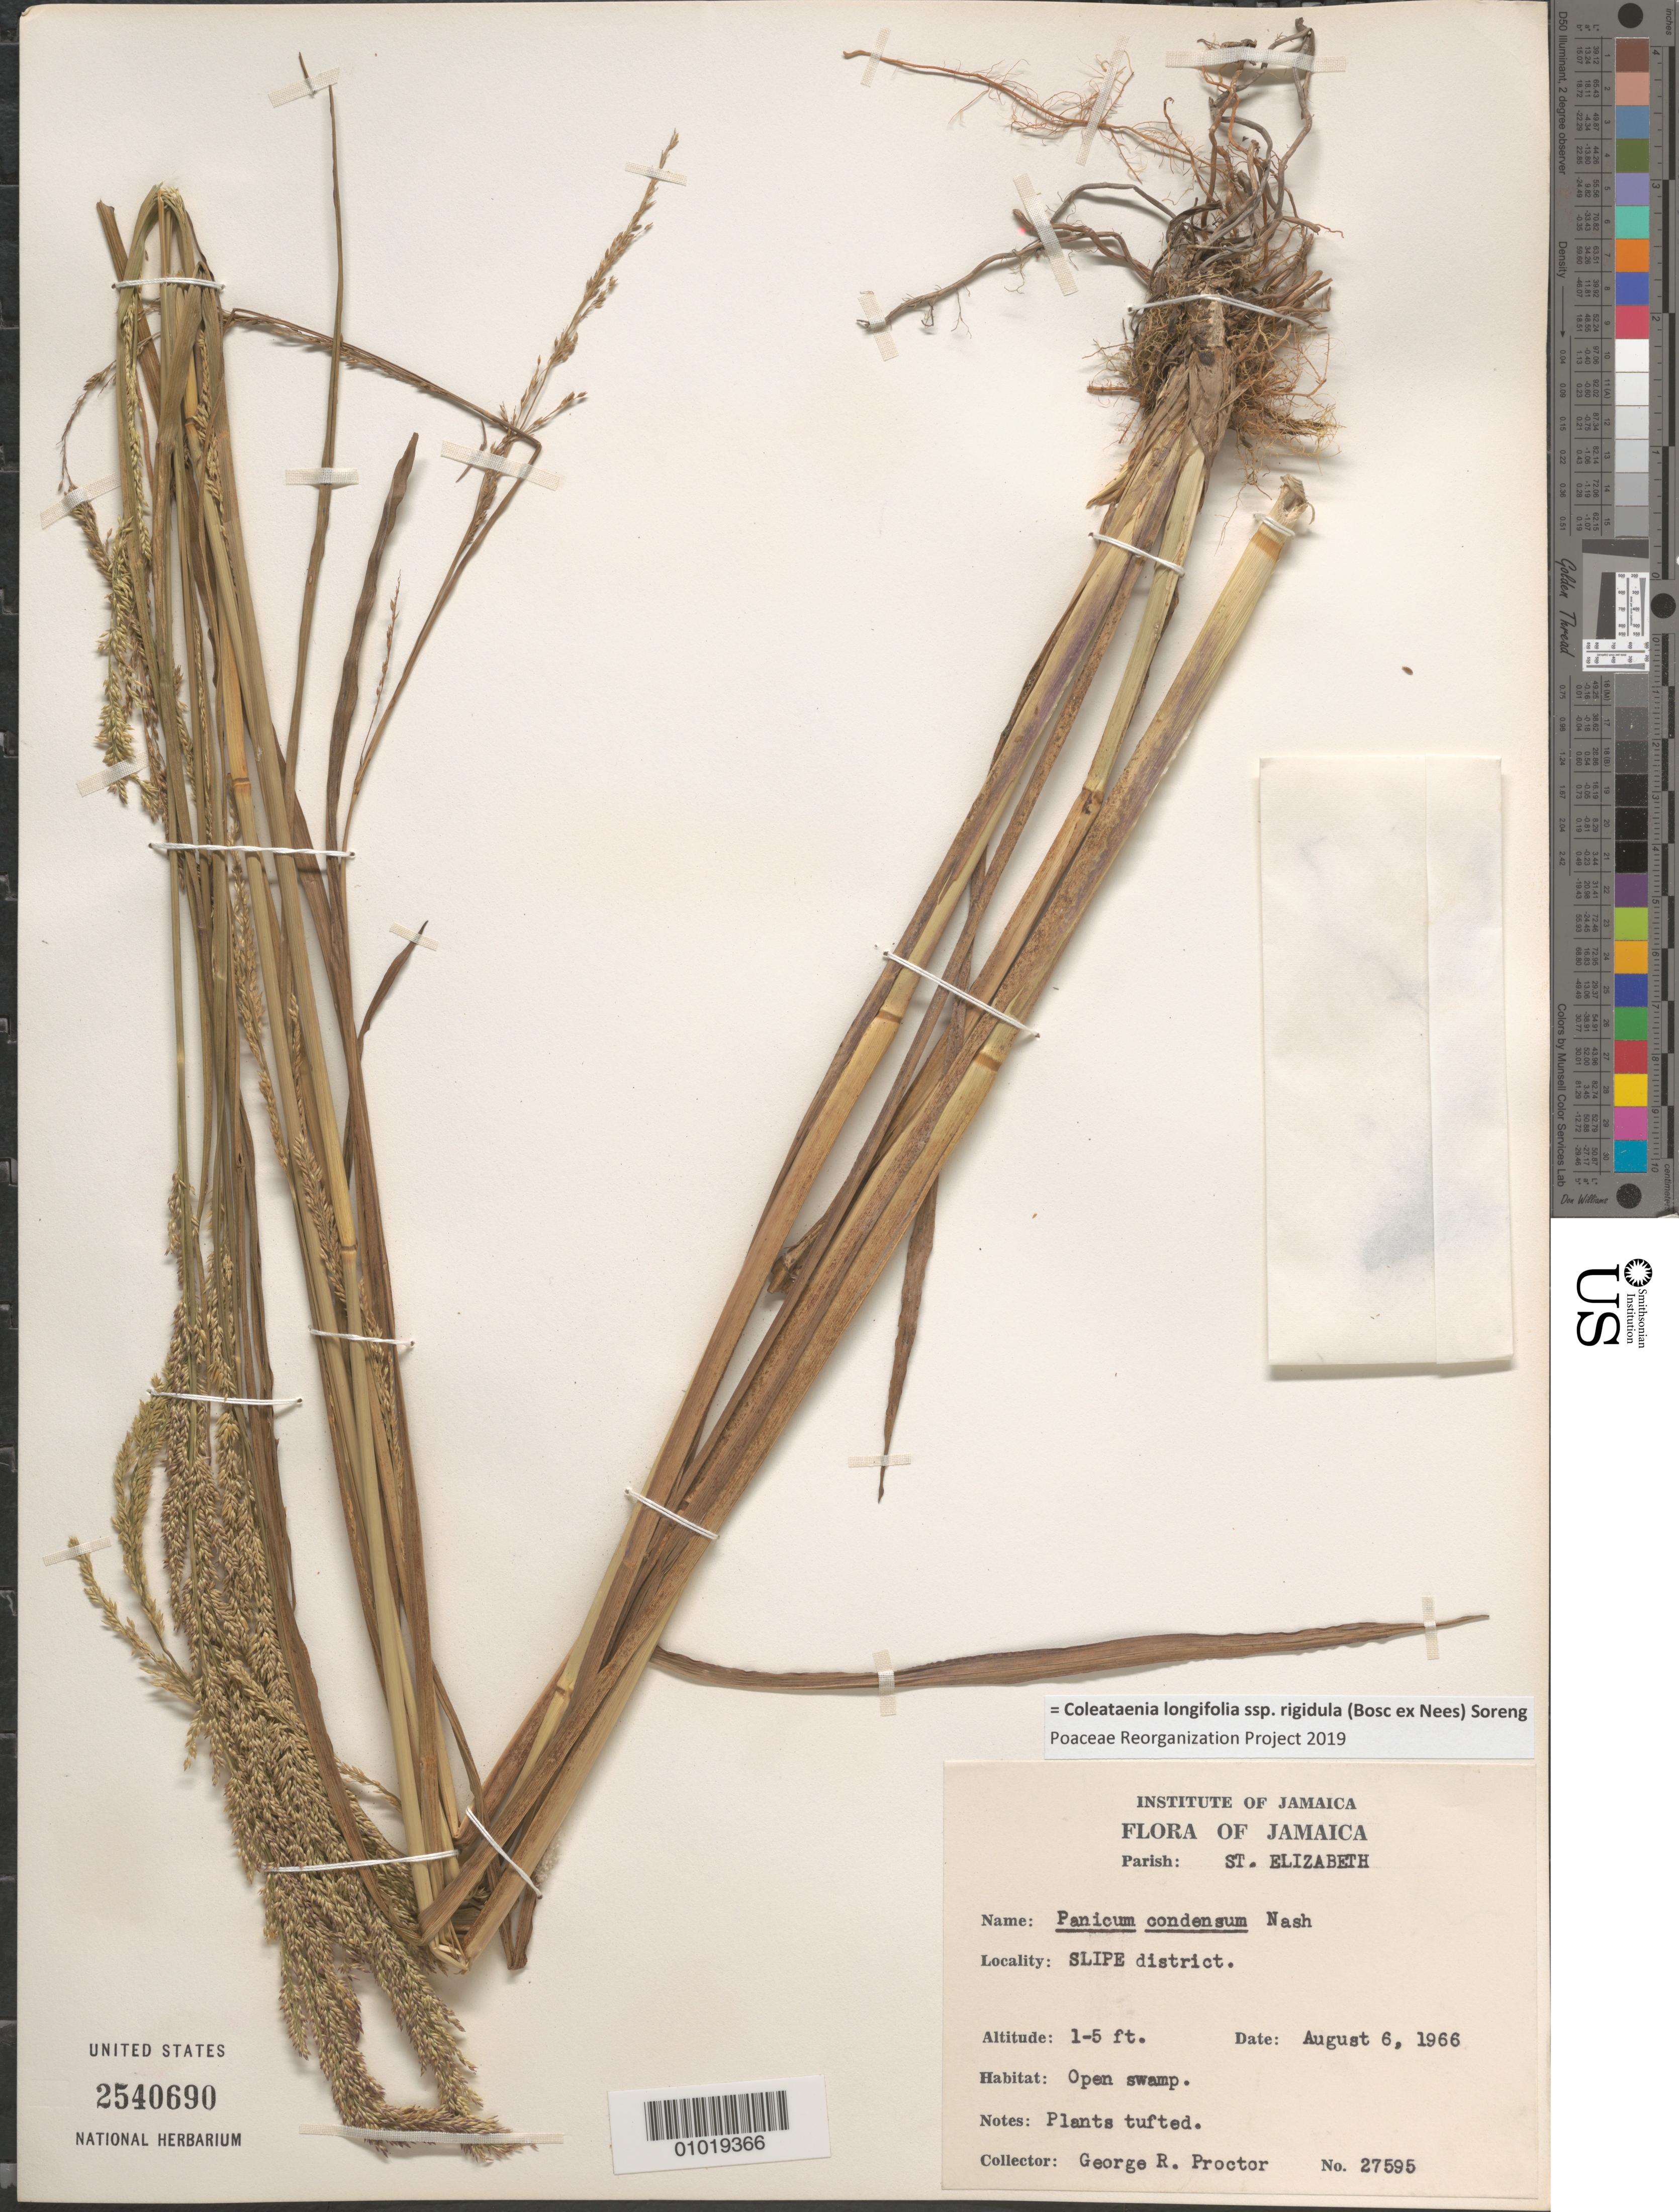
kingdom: Plantae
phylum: Tracheophyta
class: Liliopsida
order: Poales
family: Poaceae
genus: Panicum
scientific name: Panicum condensum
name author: Nash ex Small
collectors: G. R. Proctor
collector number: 27595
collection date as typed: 06 Aug 1966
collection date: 1966-08-06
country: Jamaica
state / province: Saint Elizabeth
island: Jamaica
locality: SLIPE district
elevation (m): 0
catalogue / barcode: US 2540690